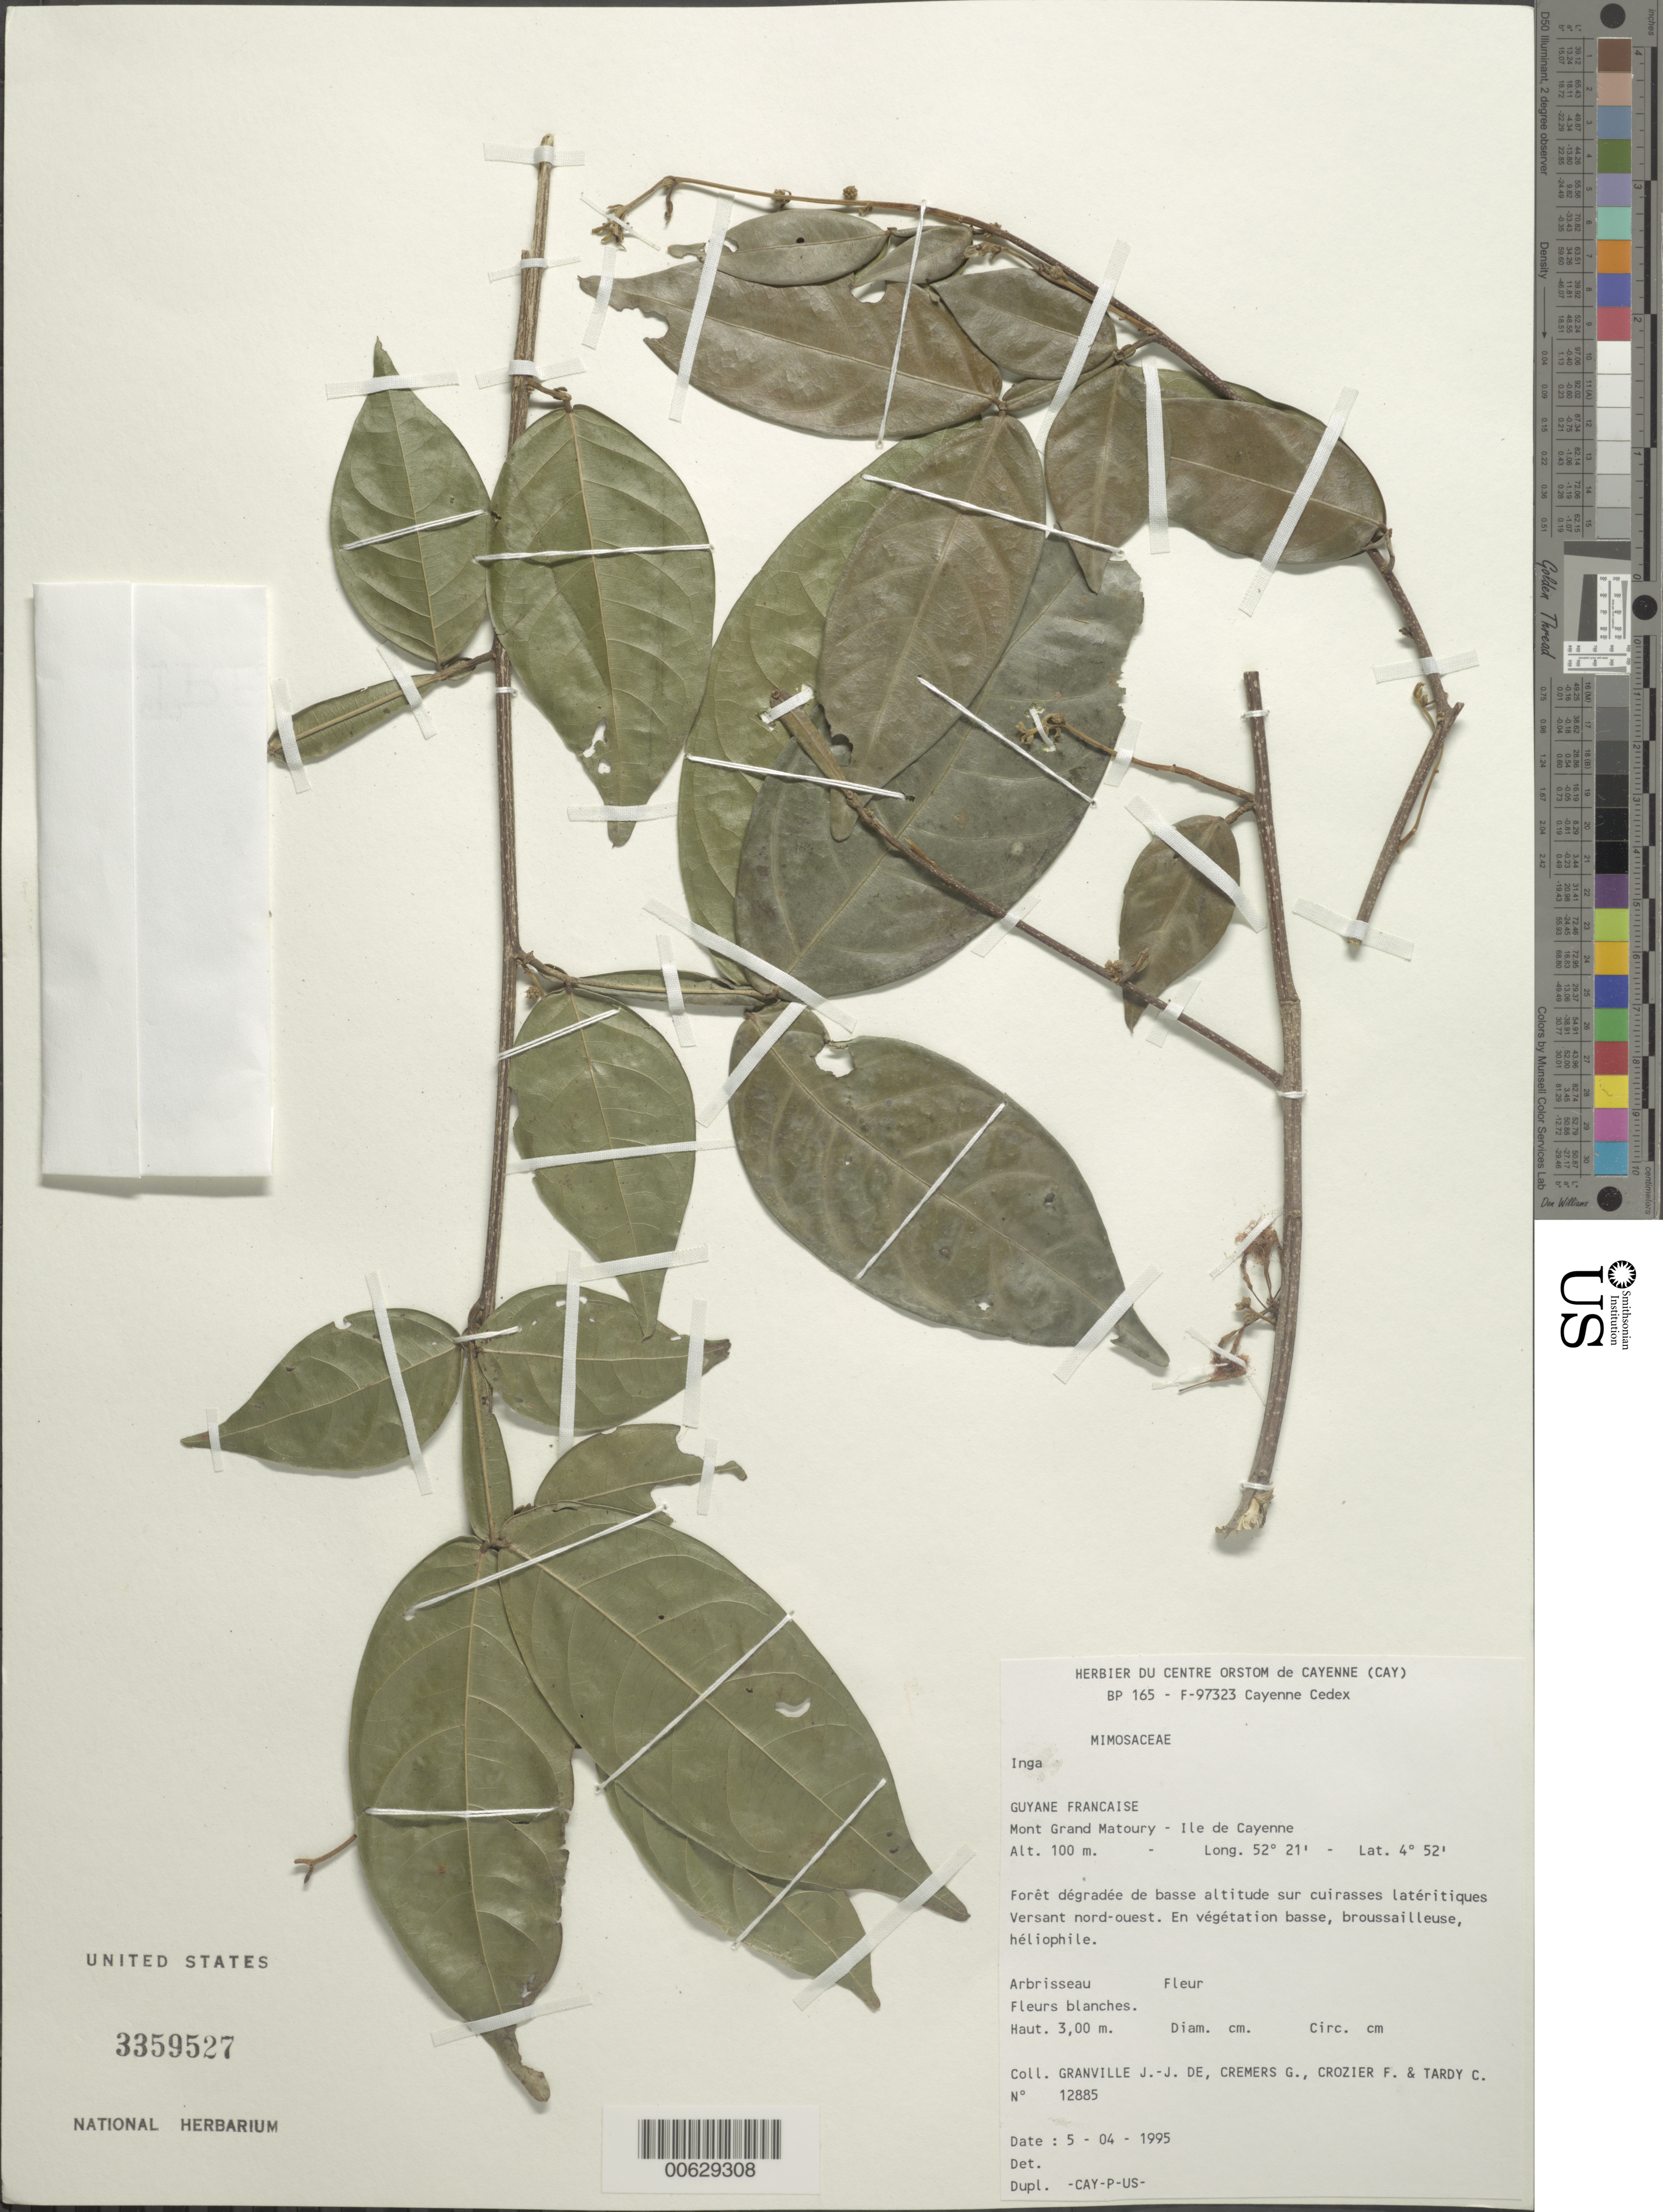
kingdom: Plantae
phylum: Tracheophyta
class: Magnoliopsida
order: Fabales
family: Fabaceae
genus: Inga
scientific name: Inga sp.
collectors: J.-J. de Granville, G. Cremers, F. Crozier & C. Tardy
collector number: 12885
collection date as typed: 5-Apr-95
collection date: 1995-04-05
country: French Guiana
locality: Mont Grand Matoury, Ile de Cayenne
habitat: Fore degradee de basse altitude sur cuireasses lateritiques. Versant nord-ouest. En vegetation basse, broussaileuse, heliophile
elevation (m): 100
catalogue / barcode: US 3359527